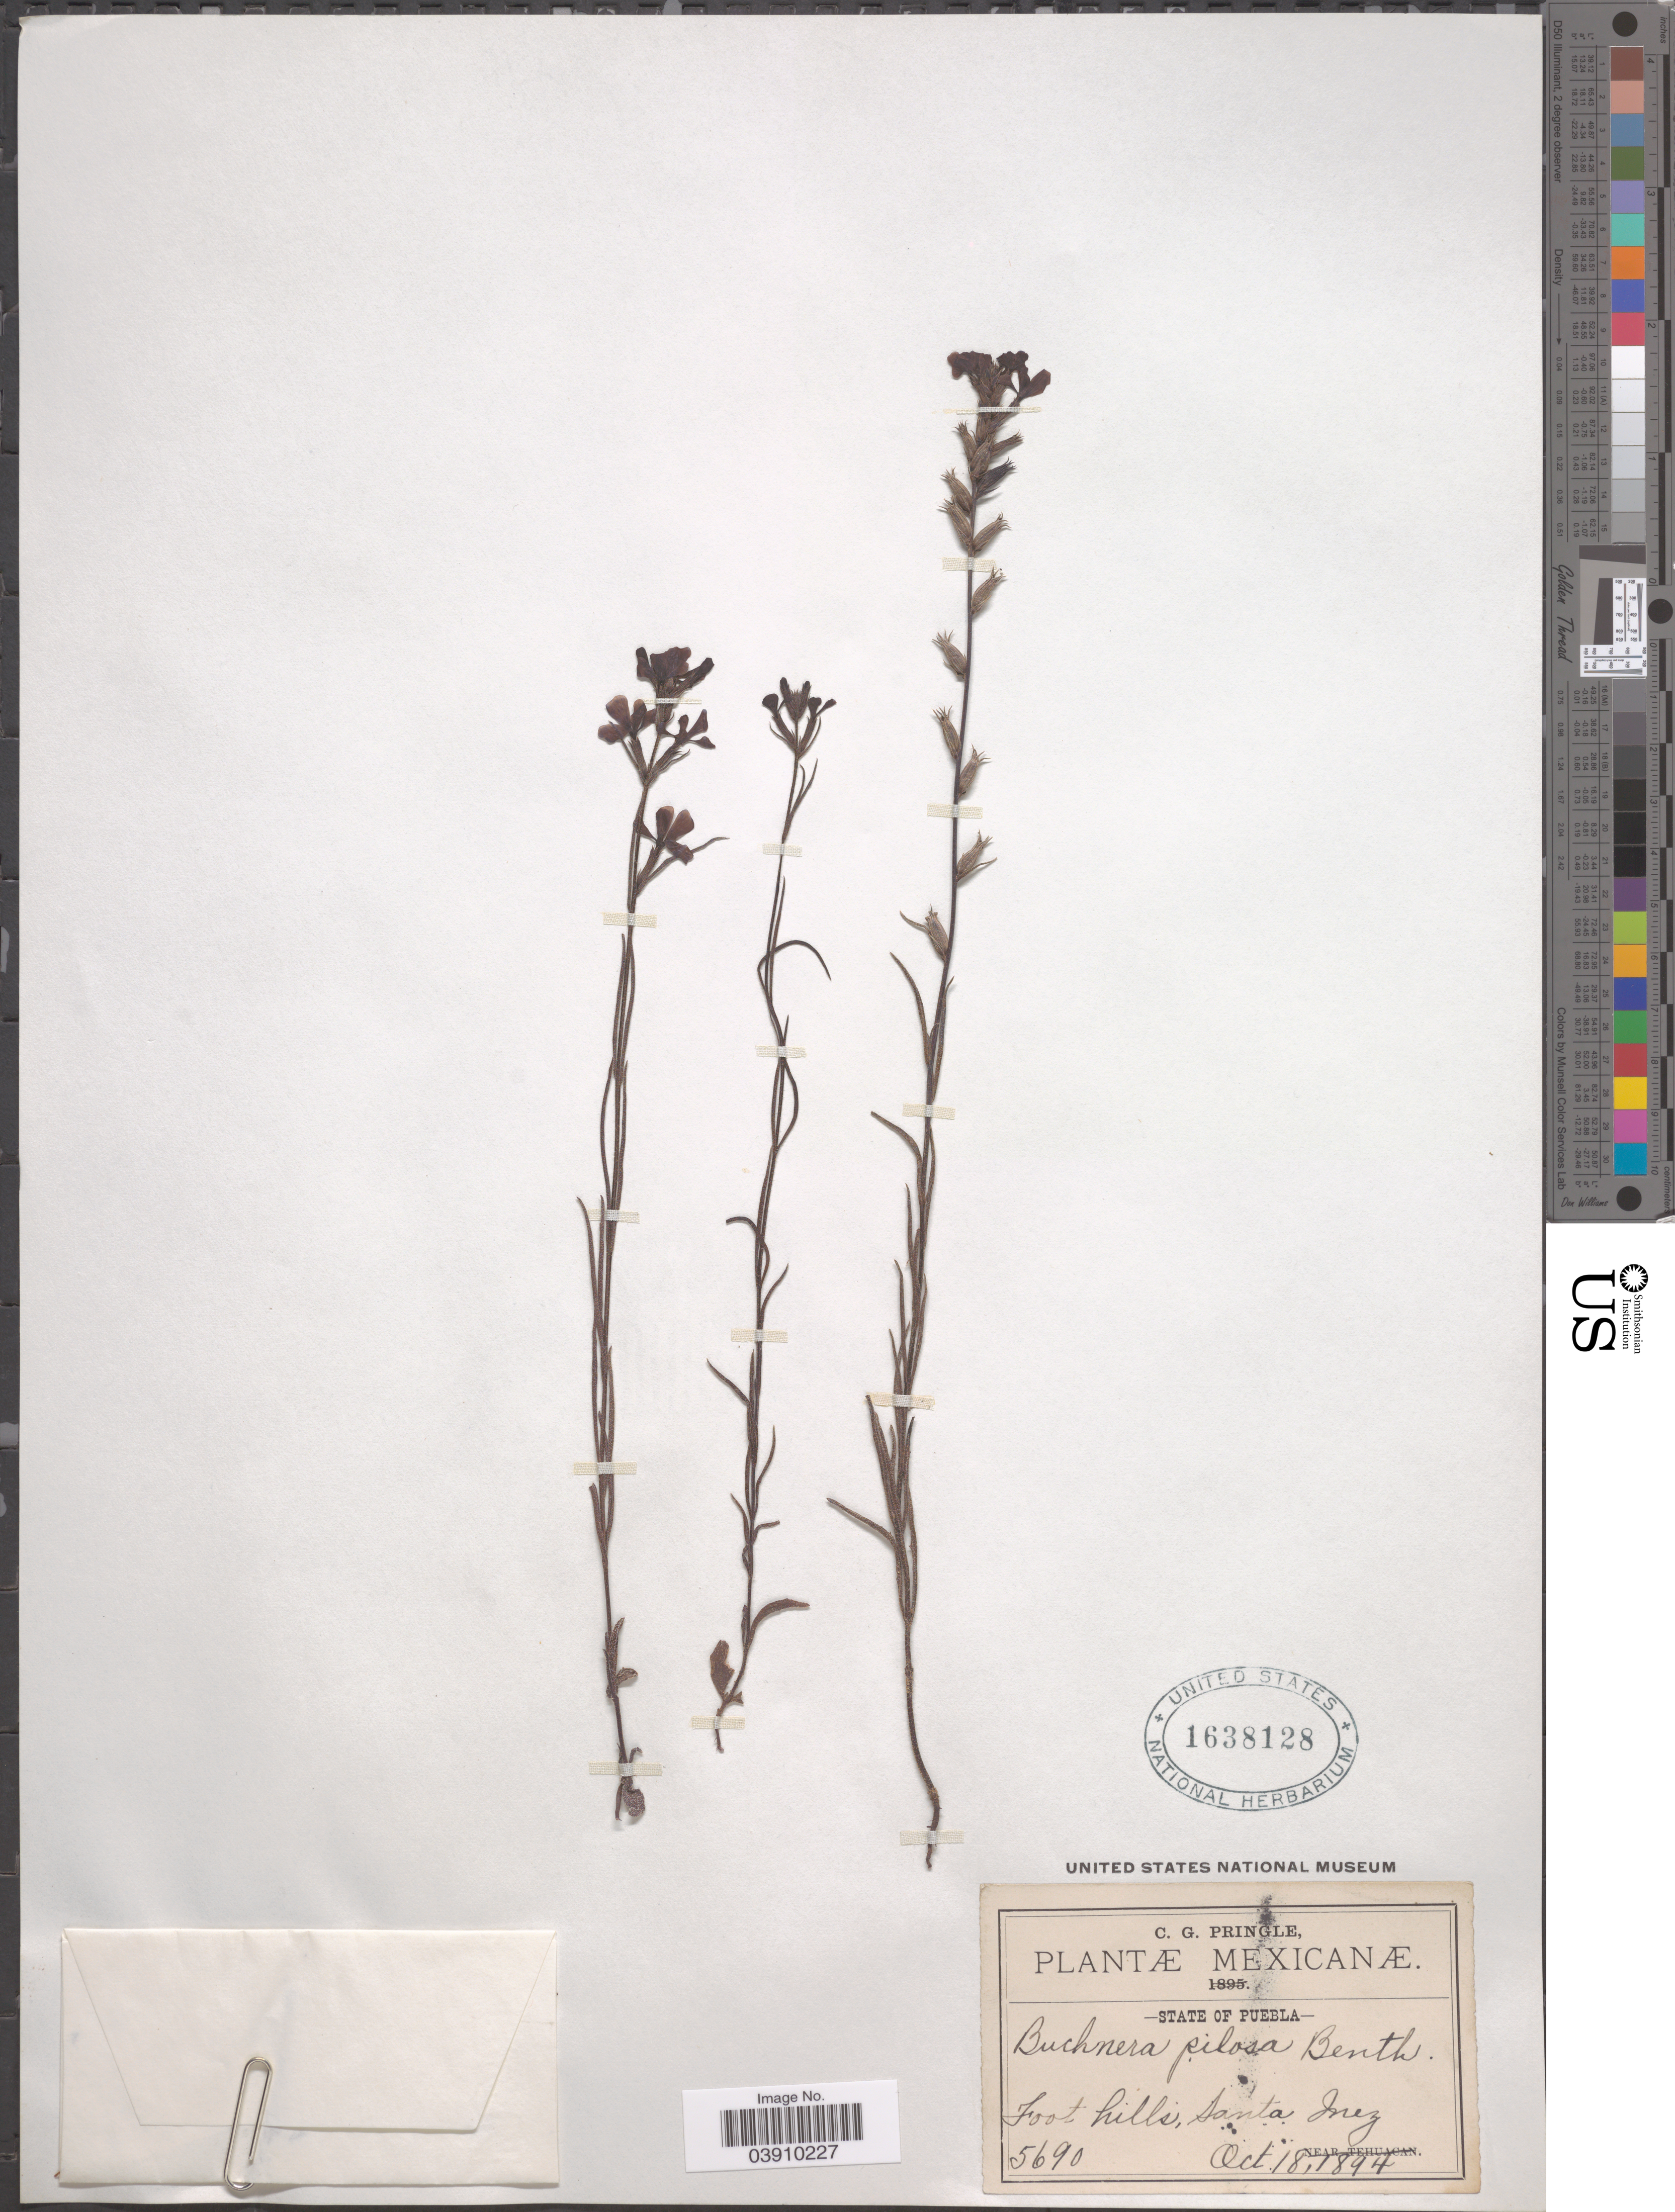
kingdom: Plantae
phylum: Tracheophyta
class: Magnoliopsida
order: Lamiales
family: Orobanchaceae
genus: Buchnera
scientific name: Buchnera pusilla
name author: Kunth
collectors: C. G. Pringle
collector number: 5690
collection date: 1894-10-18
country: Mexico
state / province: Puebla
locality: Foot hills, Santa Inez.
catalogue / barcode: US 1638128